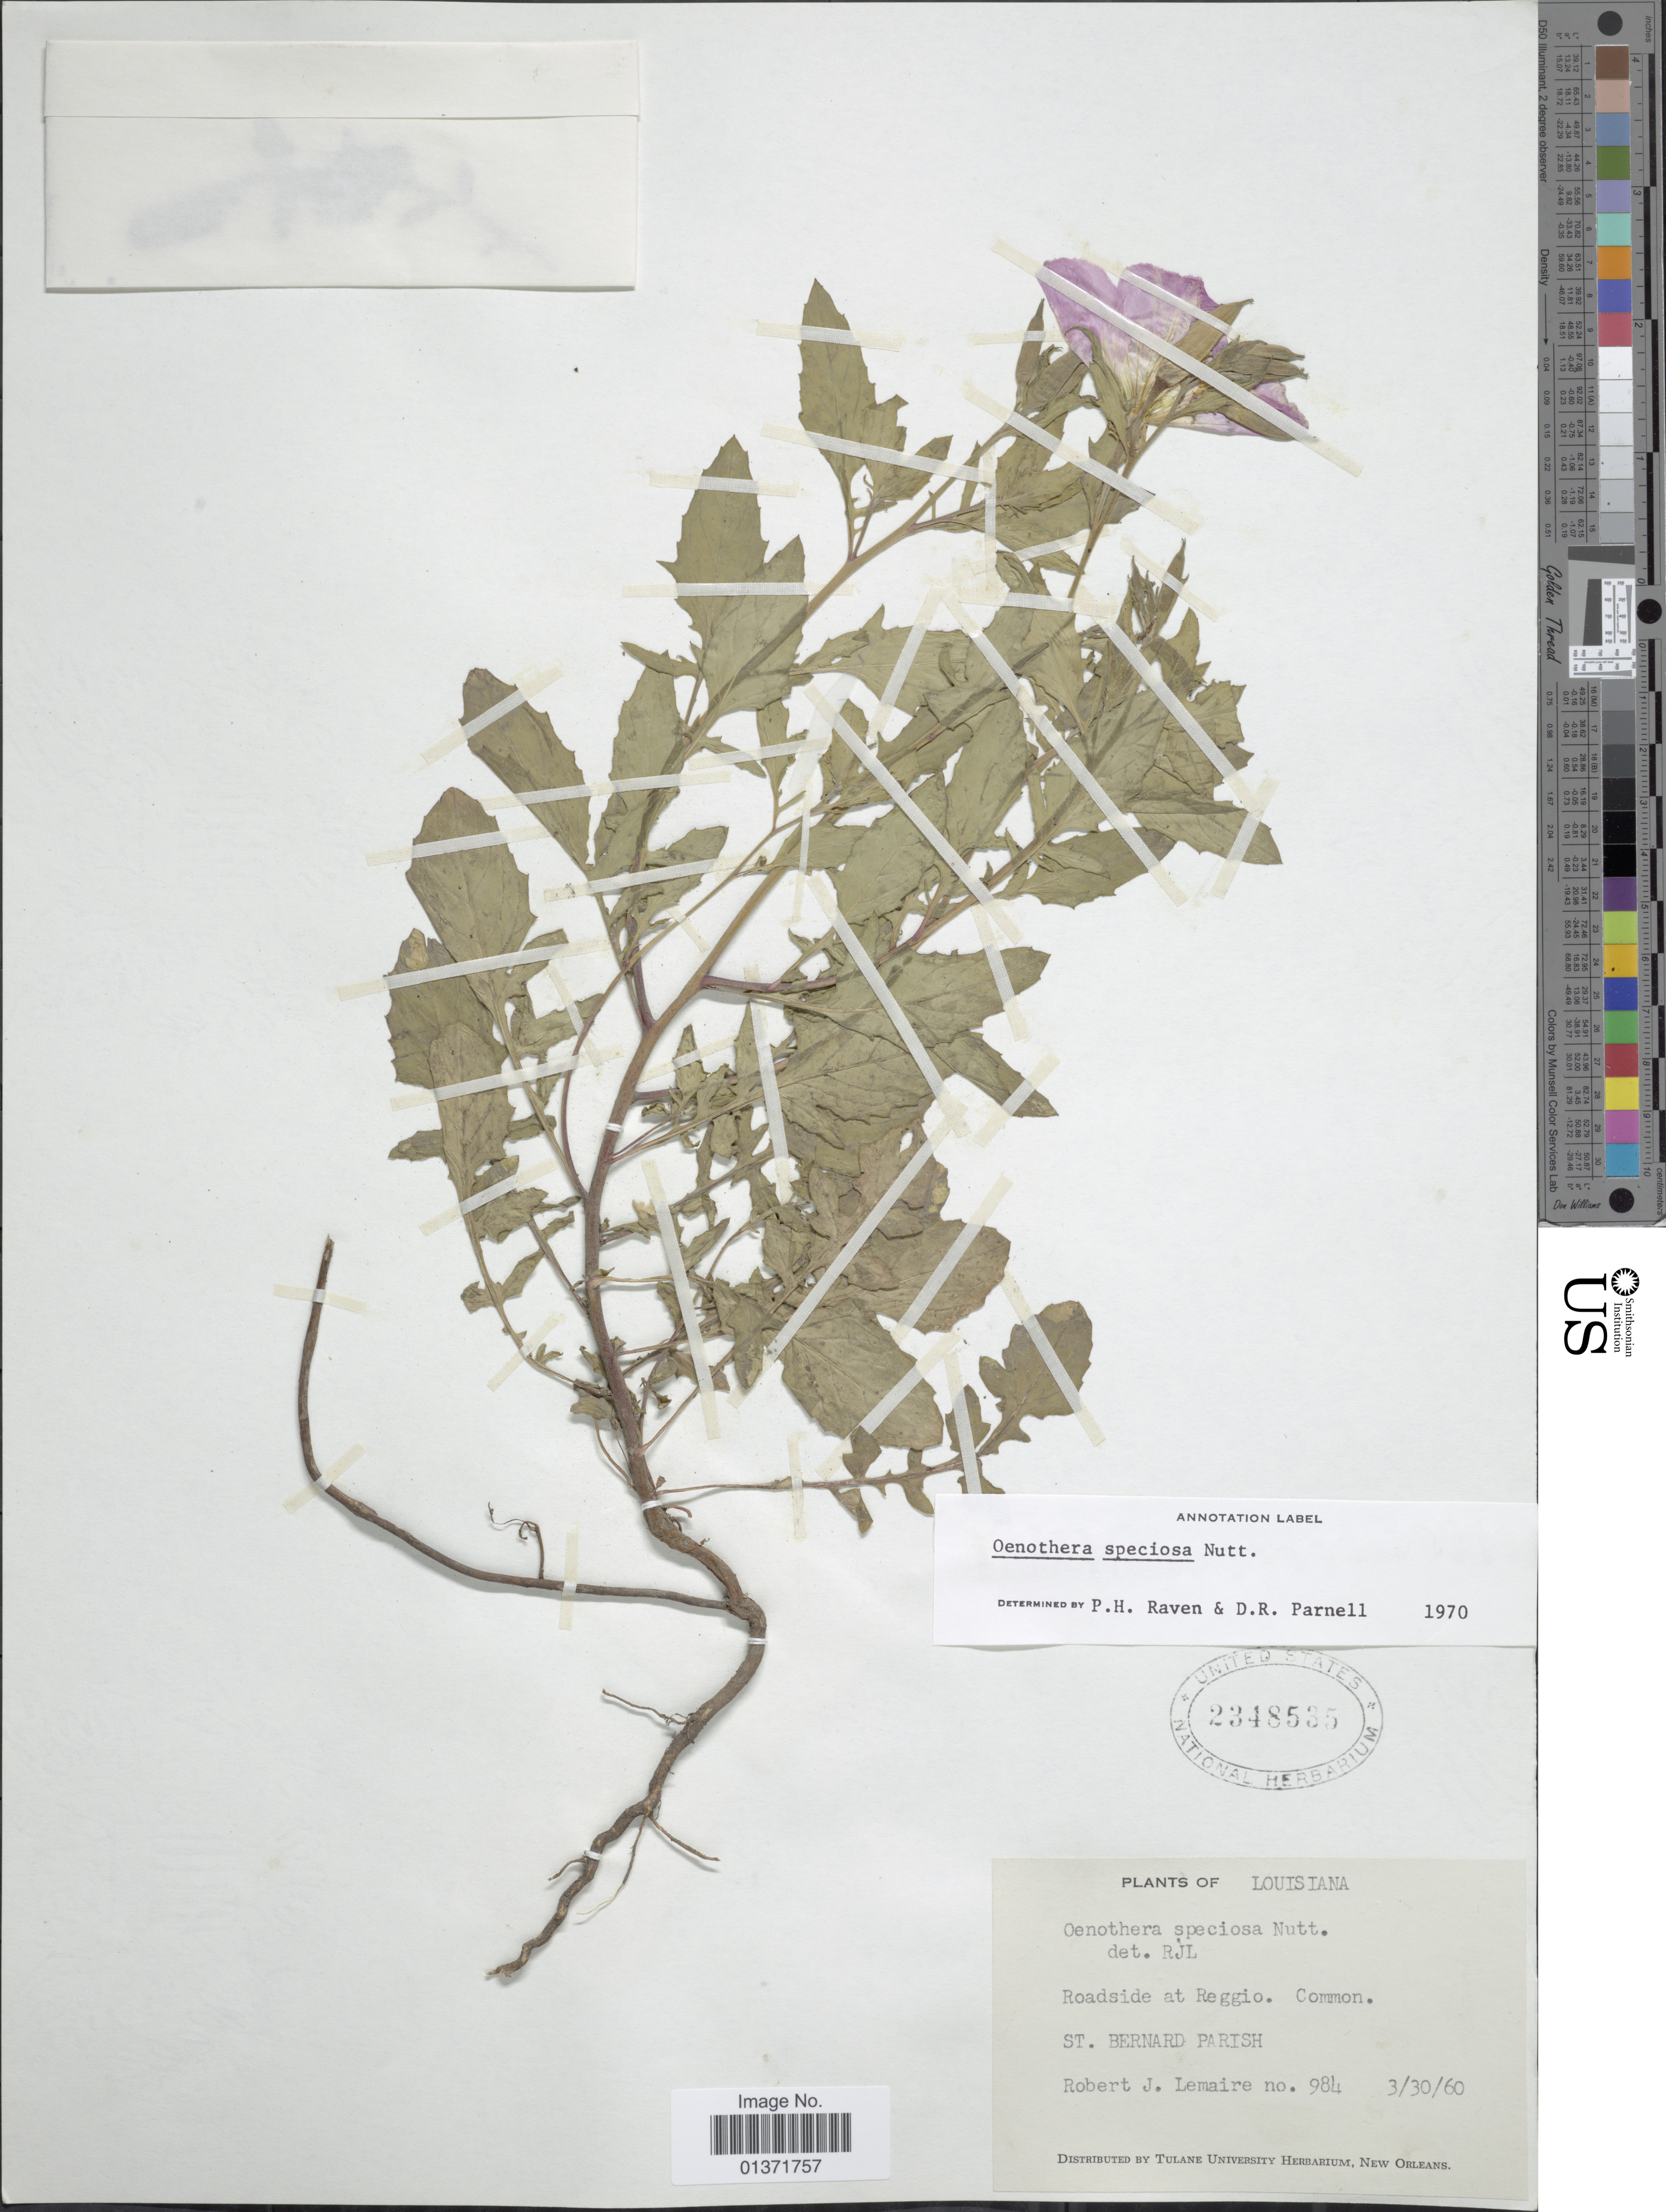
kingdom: Plantae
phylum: Tracheophyta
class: Magnoliopsida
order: Myrtales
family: Onagraceae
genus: Oenothera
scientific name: Oenothera speciosa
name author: Nutt.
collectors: R. J. Lemaire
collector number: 984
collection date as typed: Transcribed d/m/y: 30/3/60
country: United States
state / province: Louisiana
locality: St. Bernard Parish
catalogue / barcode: US 2348535